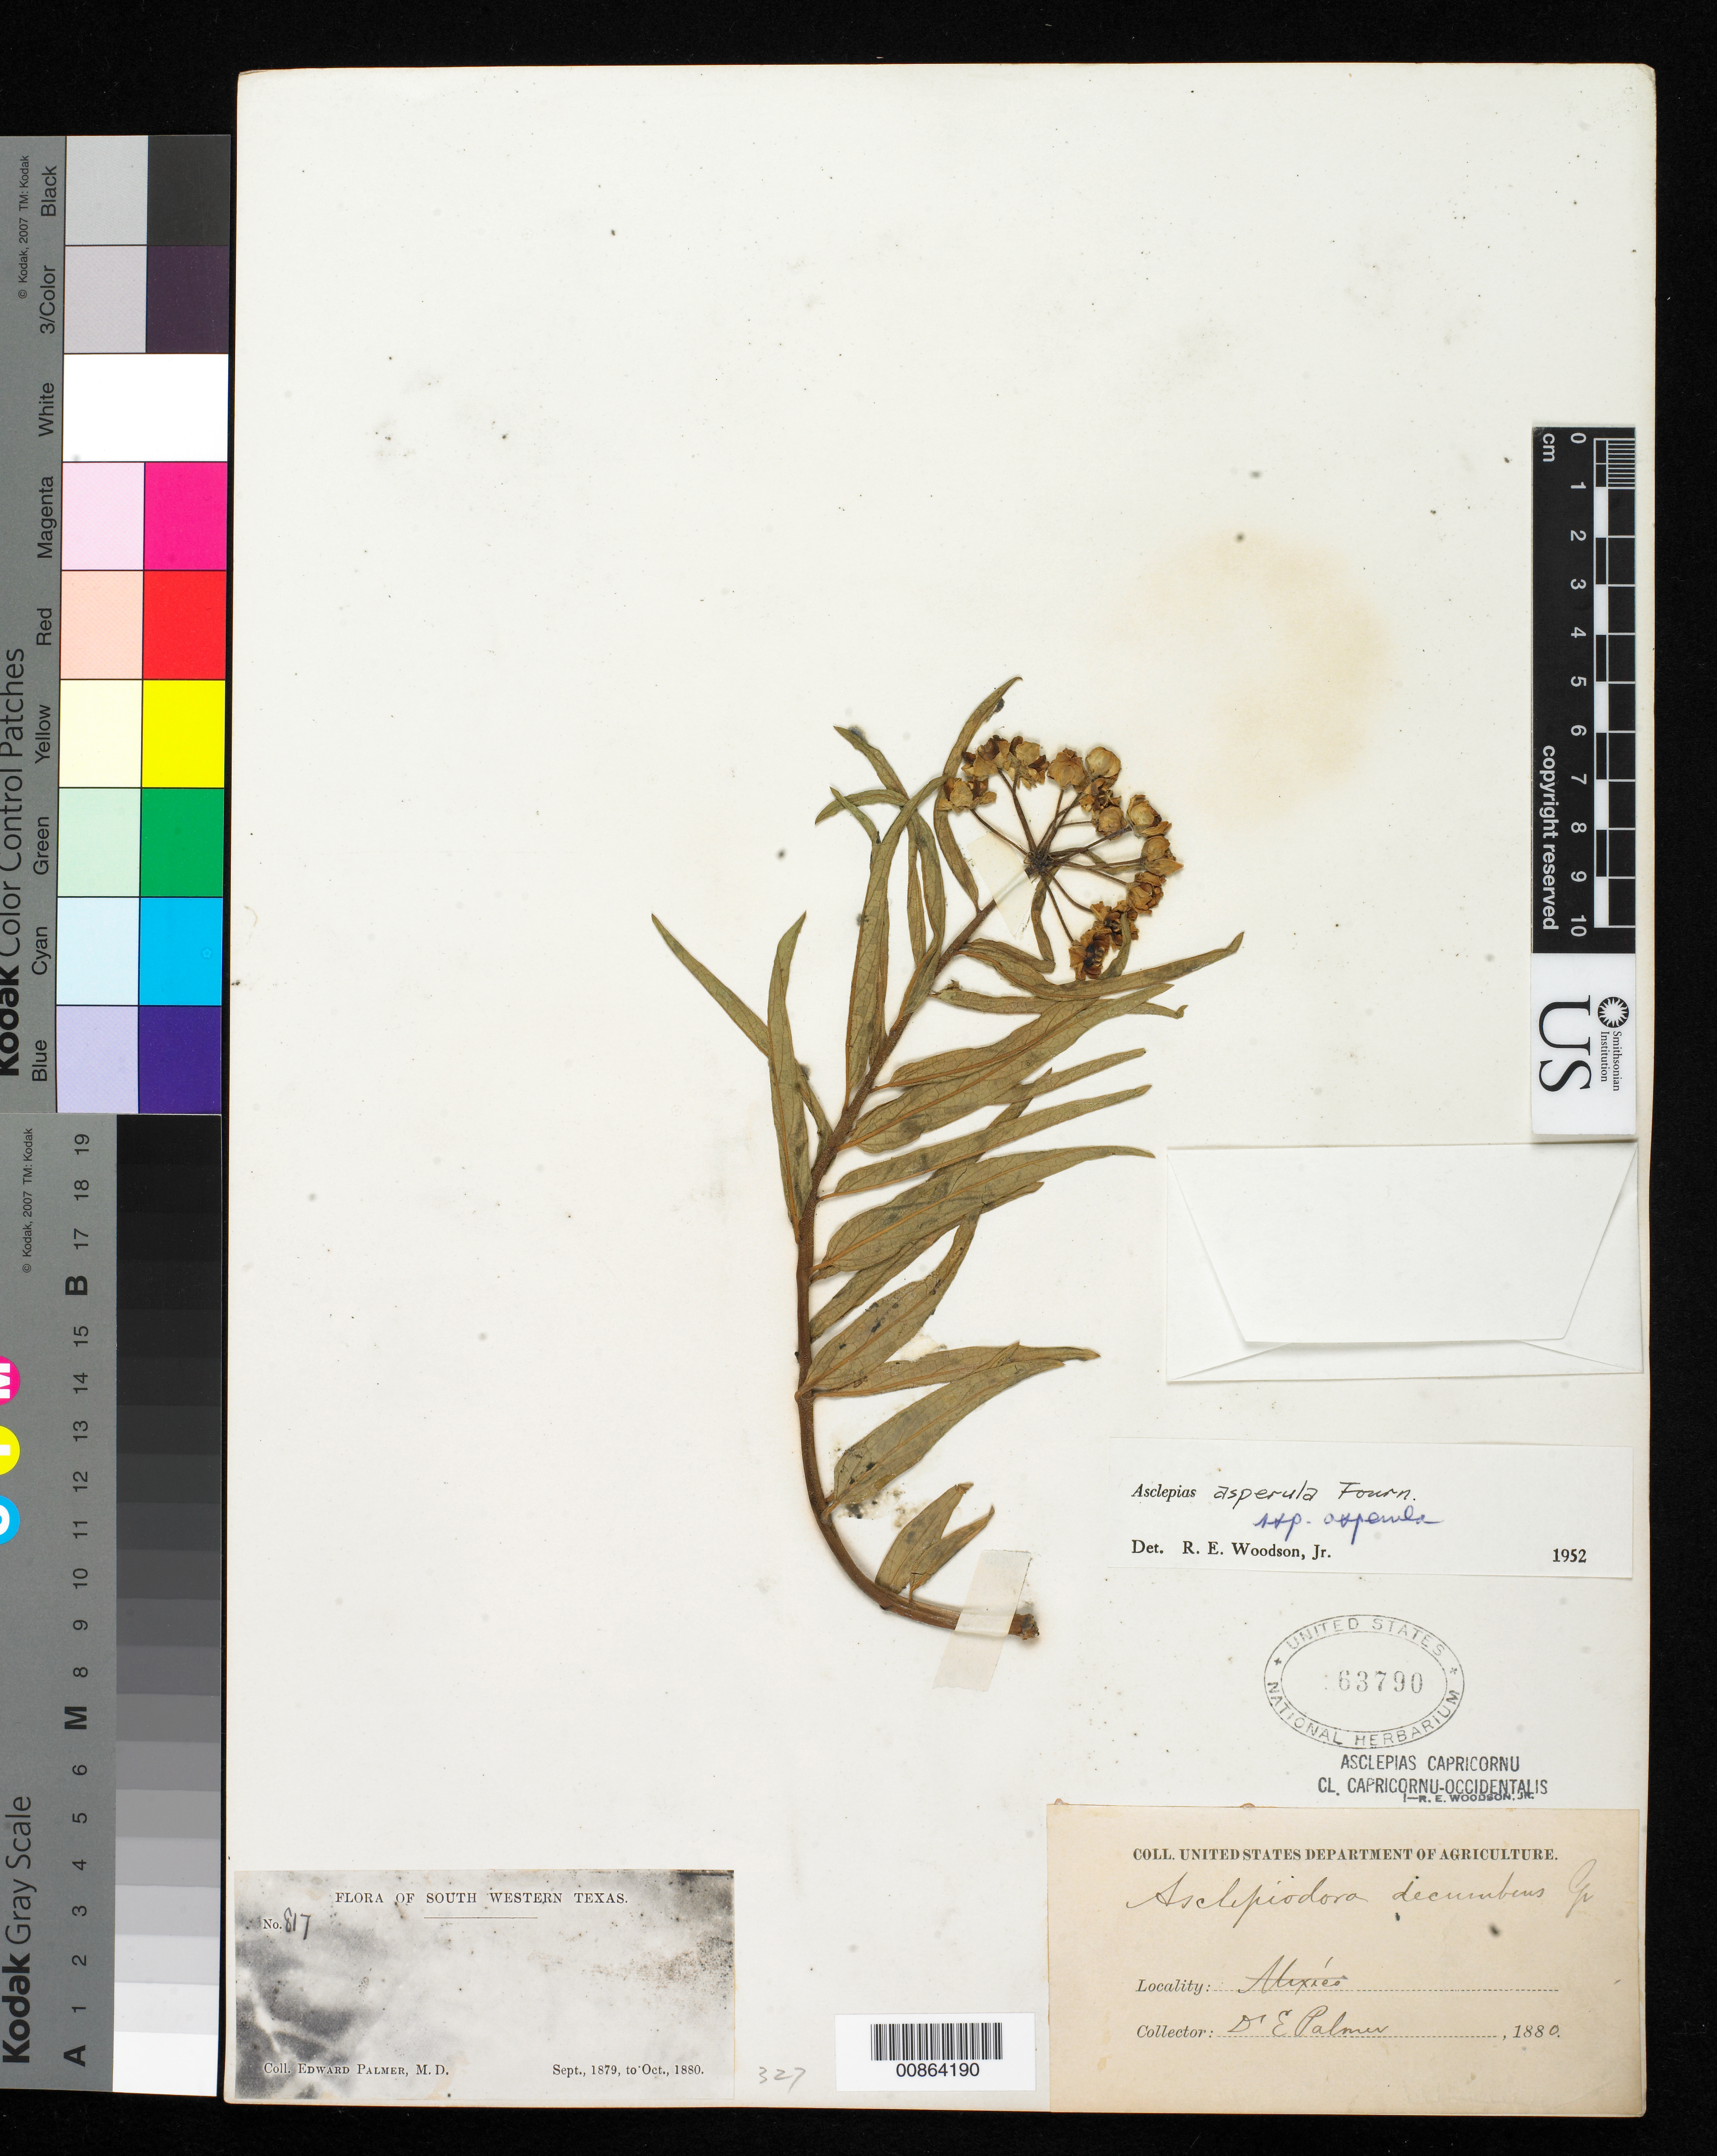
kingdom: Plantae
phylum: Tracheophyta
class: Magnoliopsida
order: Gentianales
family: Apocynaceae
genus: Asclepias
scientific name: Asclepias asperula subsp. asperula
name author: (Decne.) Woodson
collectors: E. Palmer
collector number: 817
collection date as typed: Sep 1879 to -- Oct 1880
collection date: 1879-09/1880-10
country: United States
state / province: Texas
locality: South Western Texas.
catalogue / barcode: US 63790